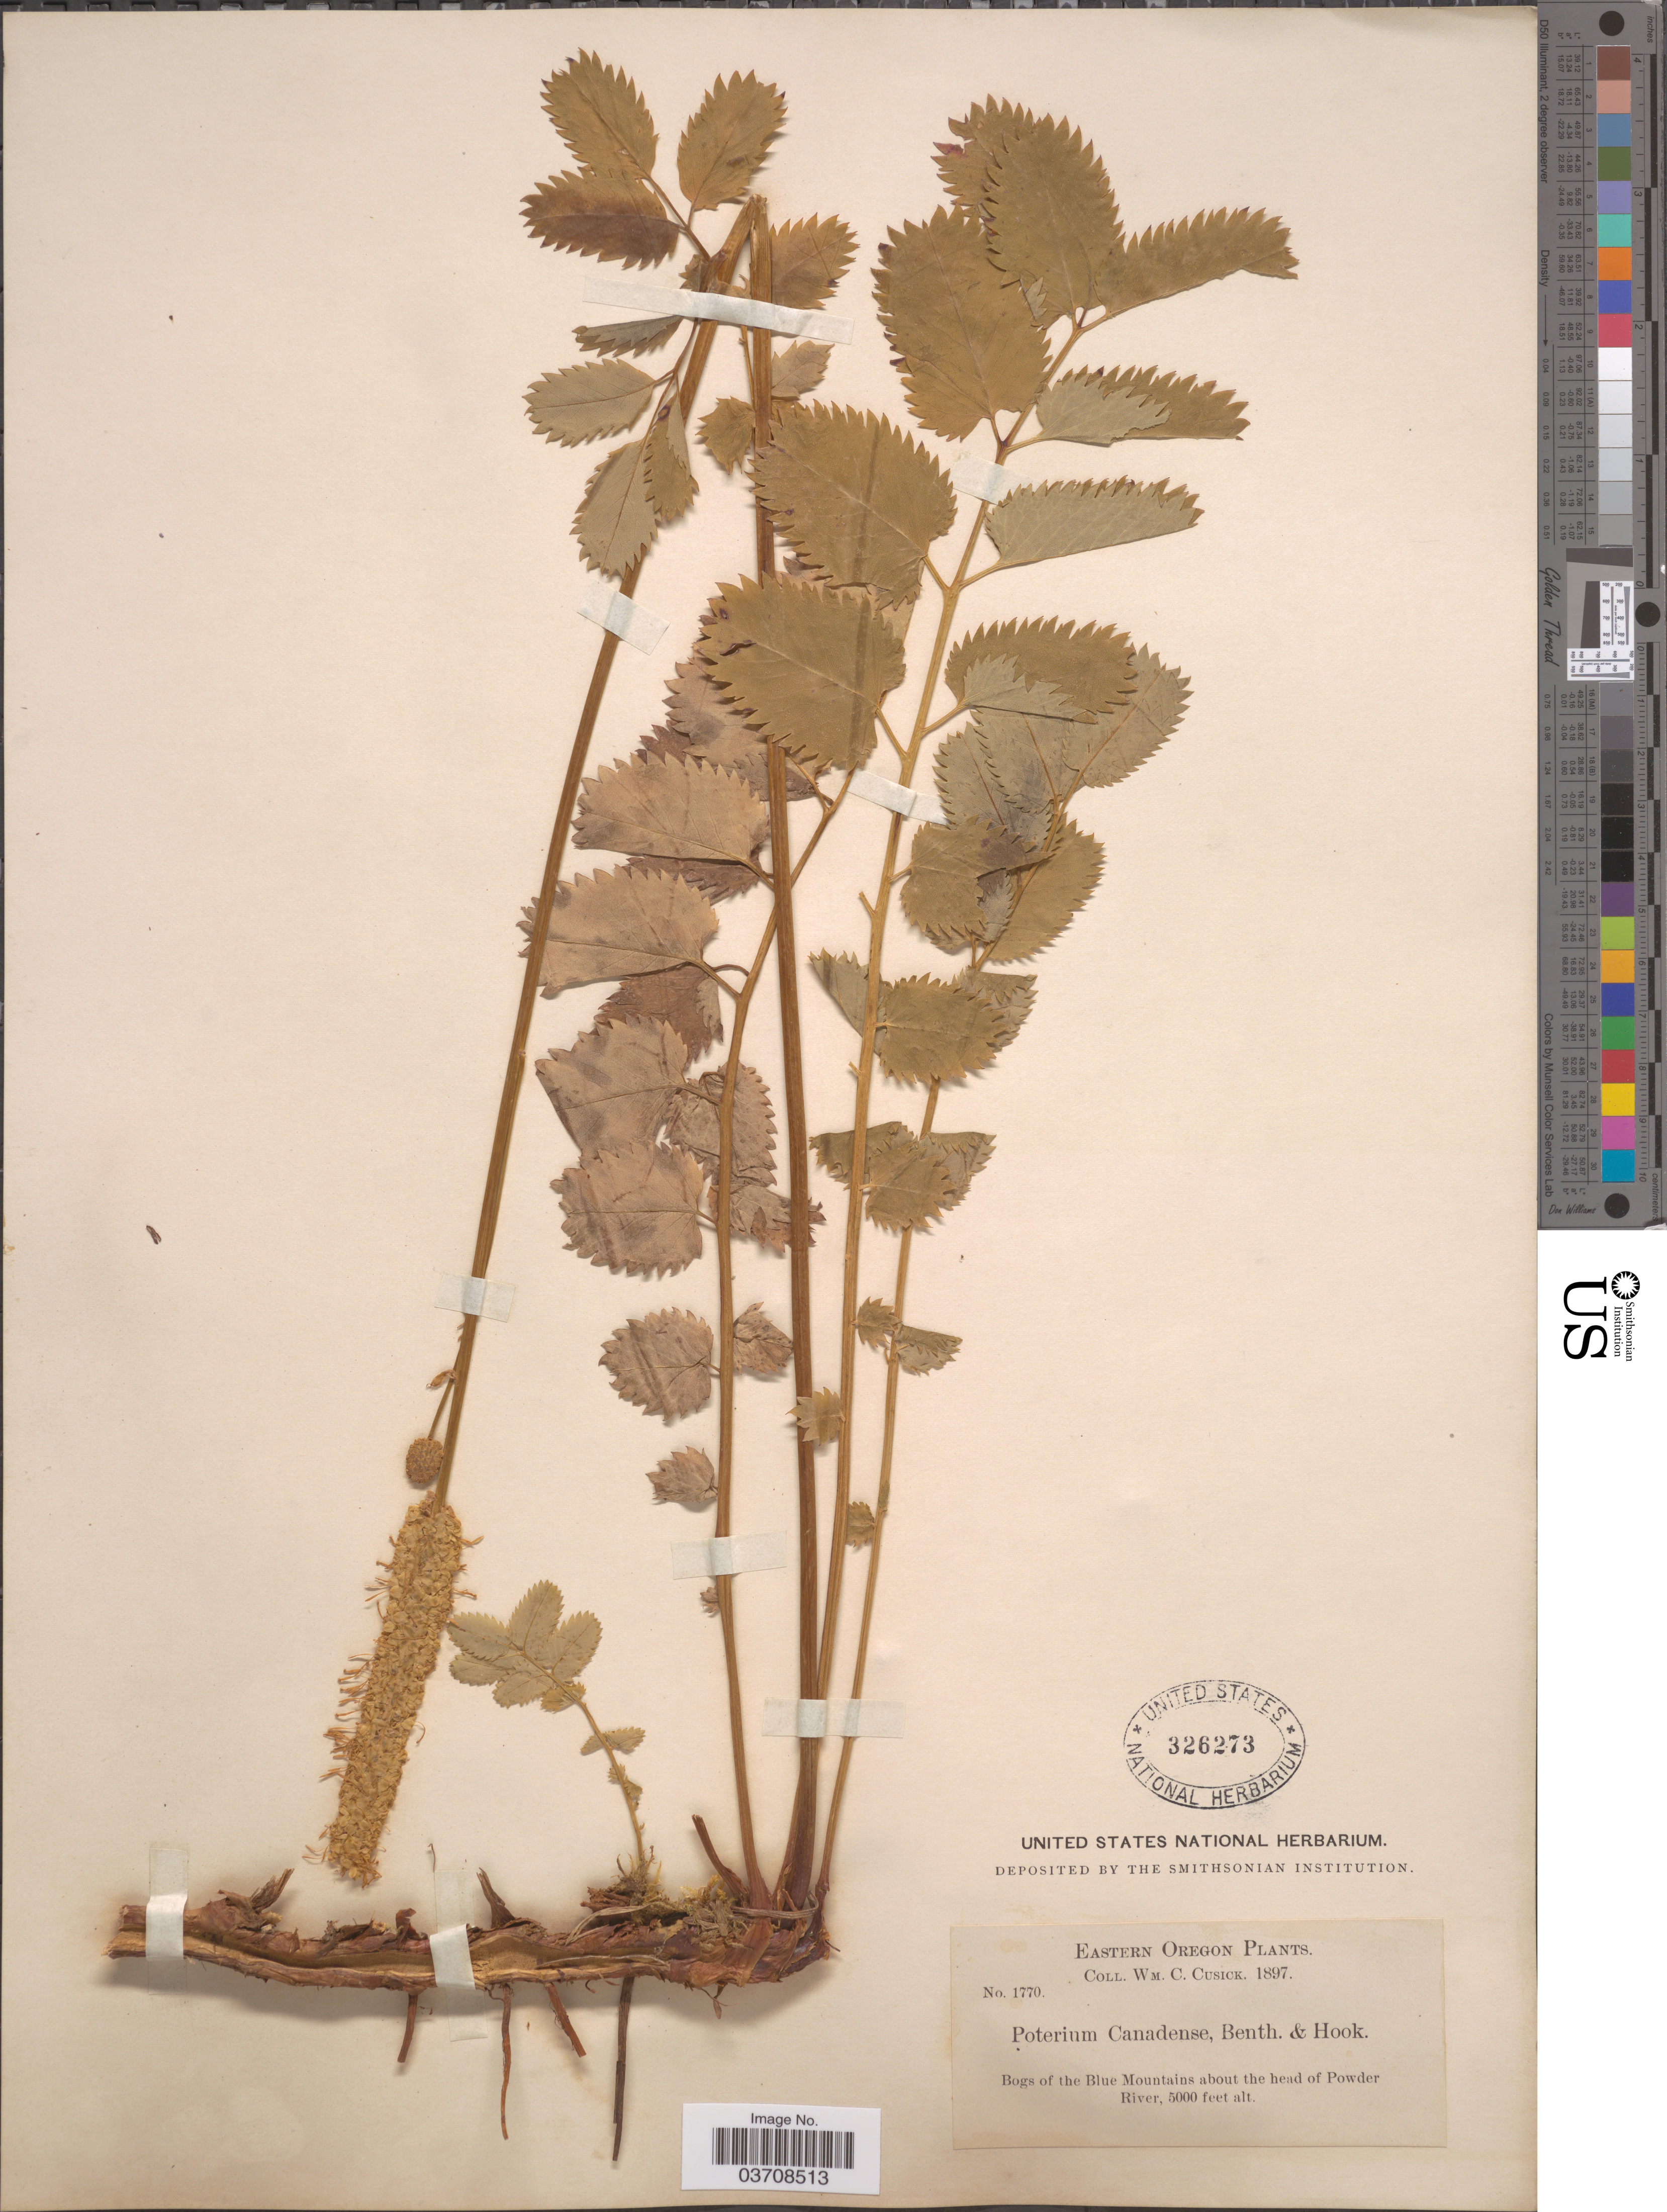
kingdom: Plantae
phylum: Tracheophyta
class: Magnoliopsida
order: Rosales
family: Rosaceae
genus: Sanguisorba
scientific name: Sanguisorba stipulata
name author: Raf.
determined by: Strong, Mark T., (BOT), Smithsonian Institution - National Museum of Natural History (UNITED STATES)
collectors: W. C. Cusick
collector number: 1770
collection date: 1897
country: United States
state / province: Oregon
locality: Eastern Oregon. Bogs of the Blue Mountains about the head of Powder River.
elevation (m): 1524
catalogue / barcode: US 326273